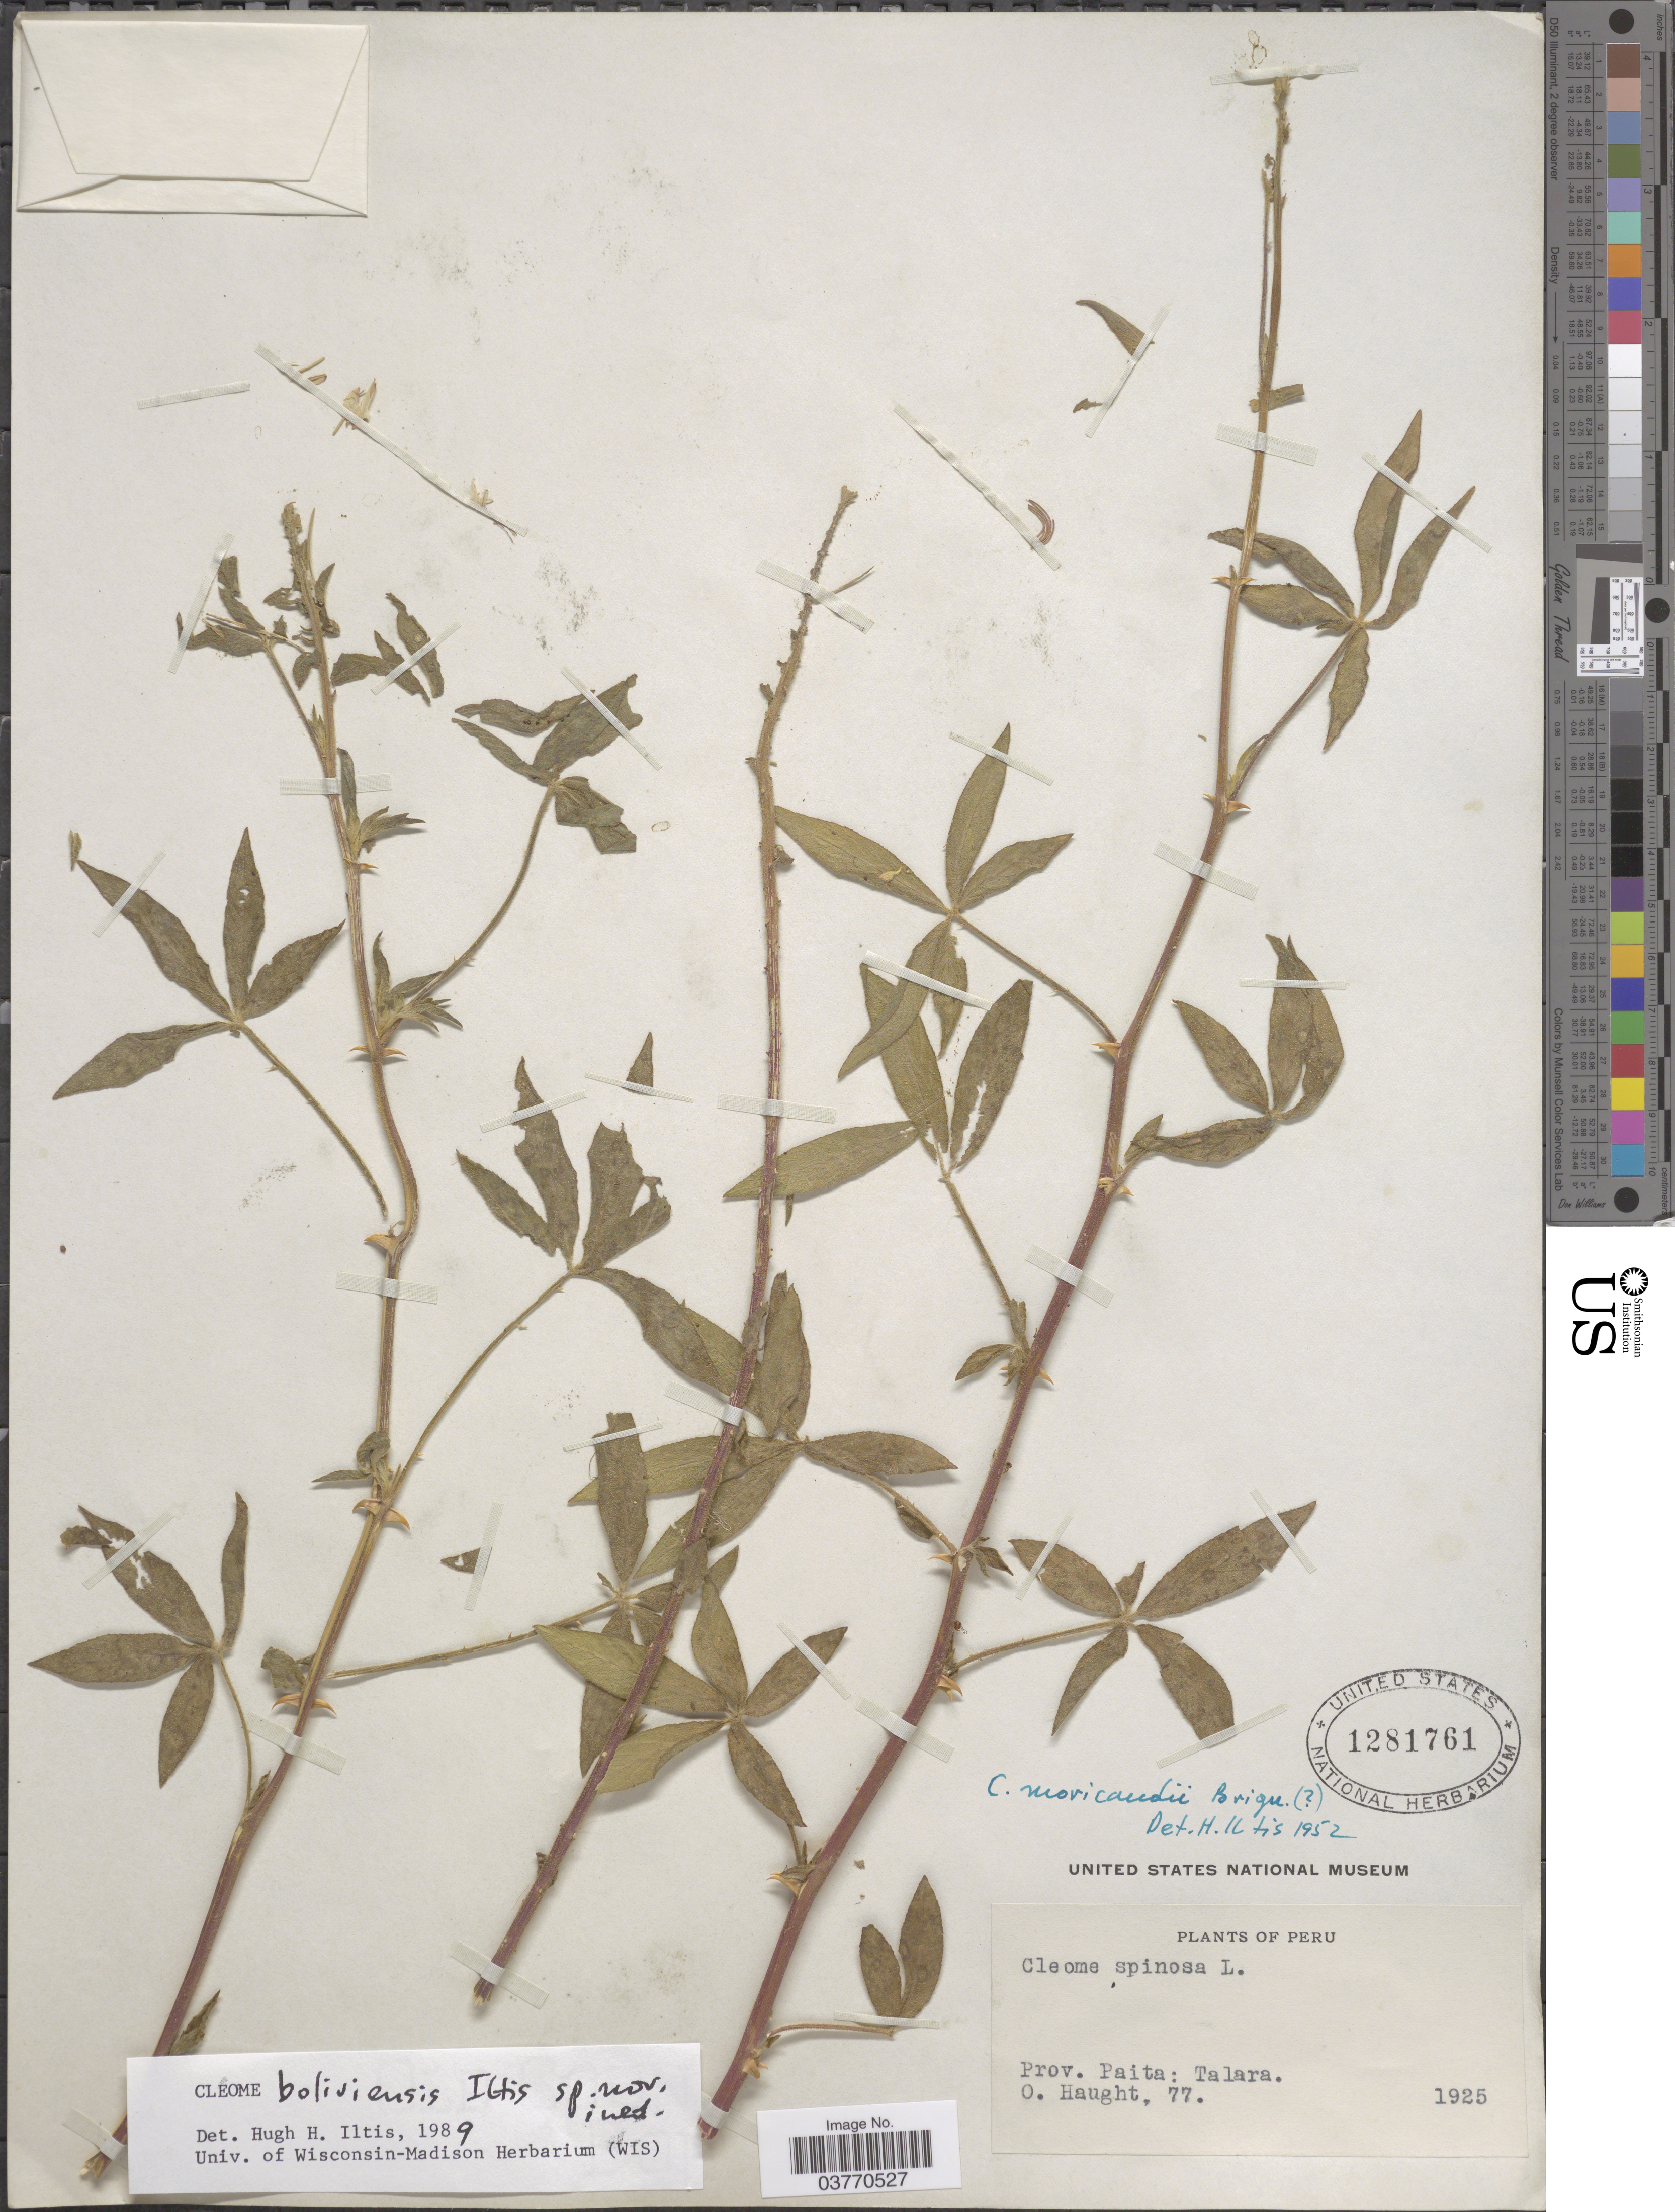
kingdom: Plantae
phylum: Tracheophyta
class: Magnoliopsida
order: Brassicales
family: Cleomaceae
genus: Tarenaya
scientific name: Tarenaya boliviensis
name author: (Iltis) Soares Neto & Roalson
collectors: O. Haught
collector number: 77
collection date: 1925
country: Peru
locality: Prov. Paita: Talara.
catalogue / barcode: US 1281761